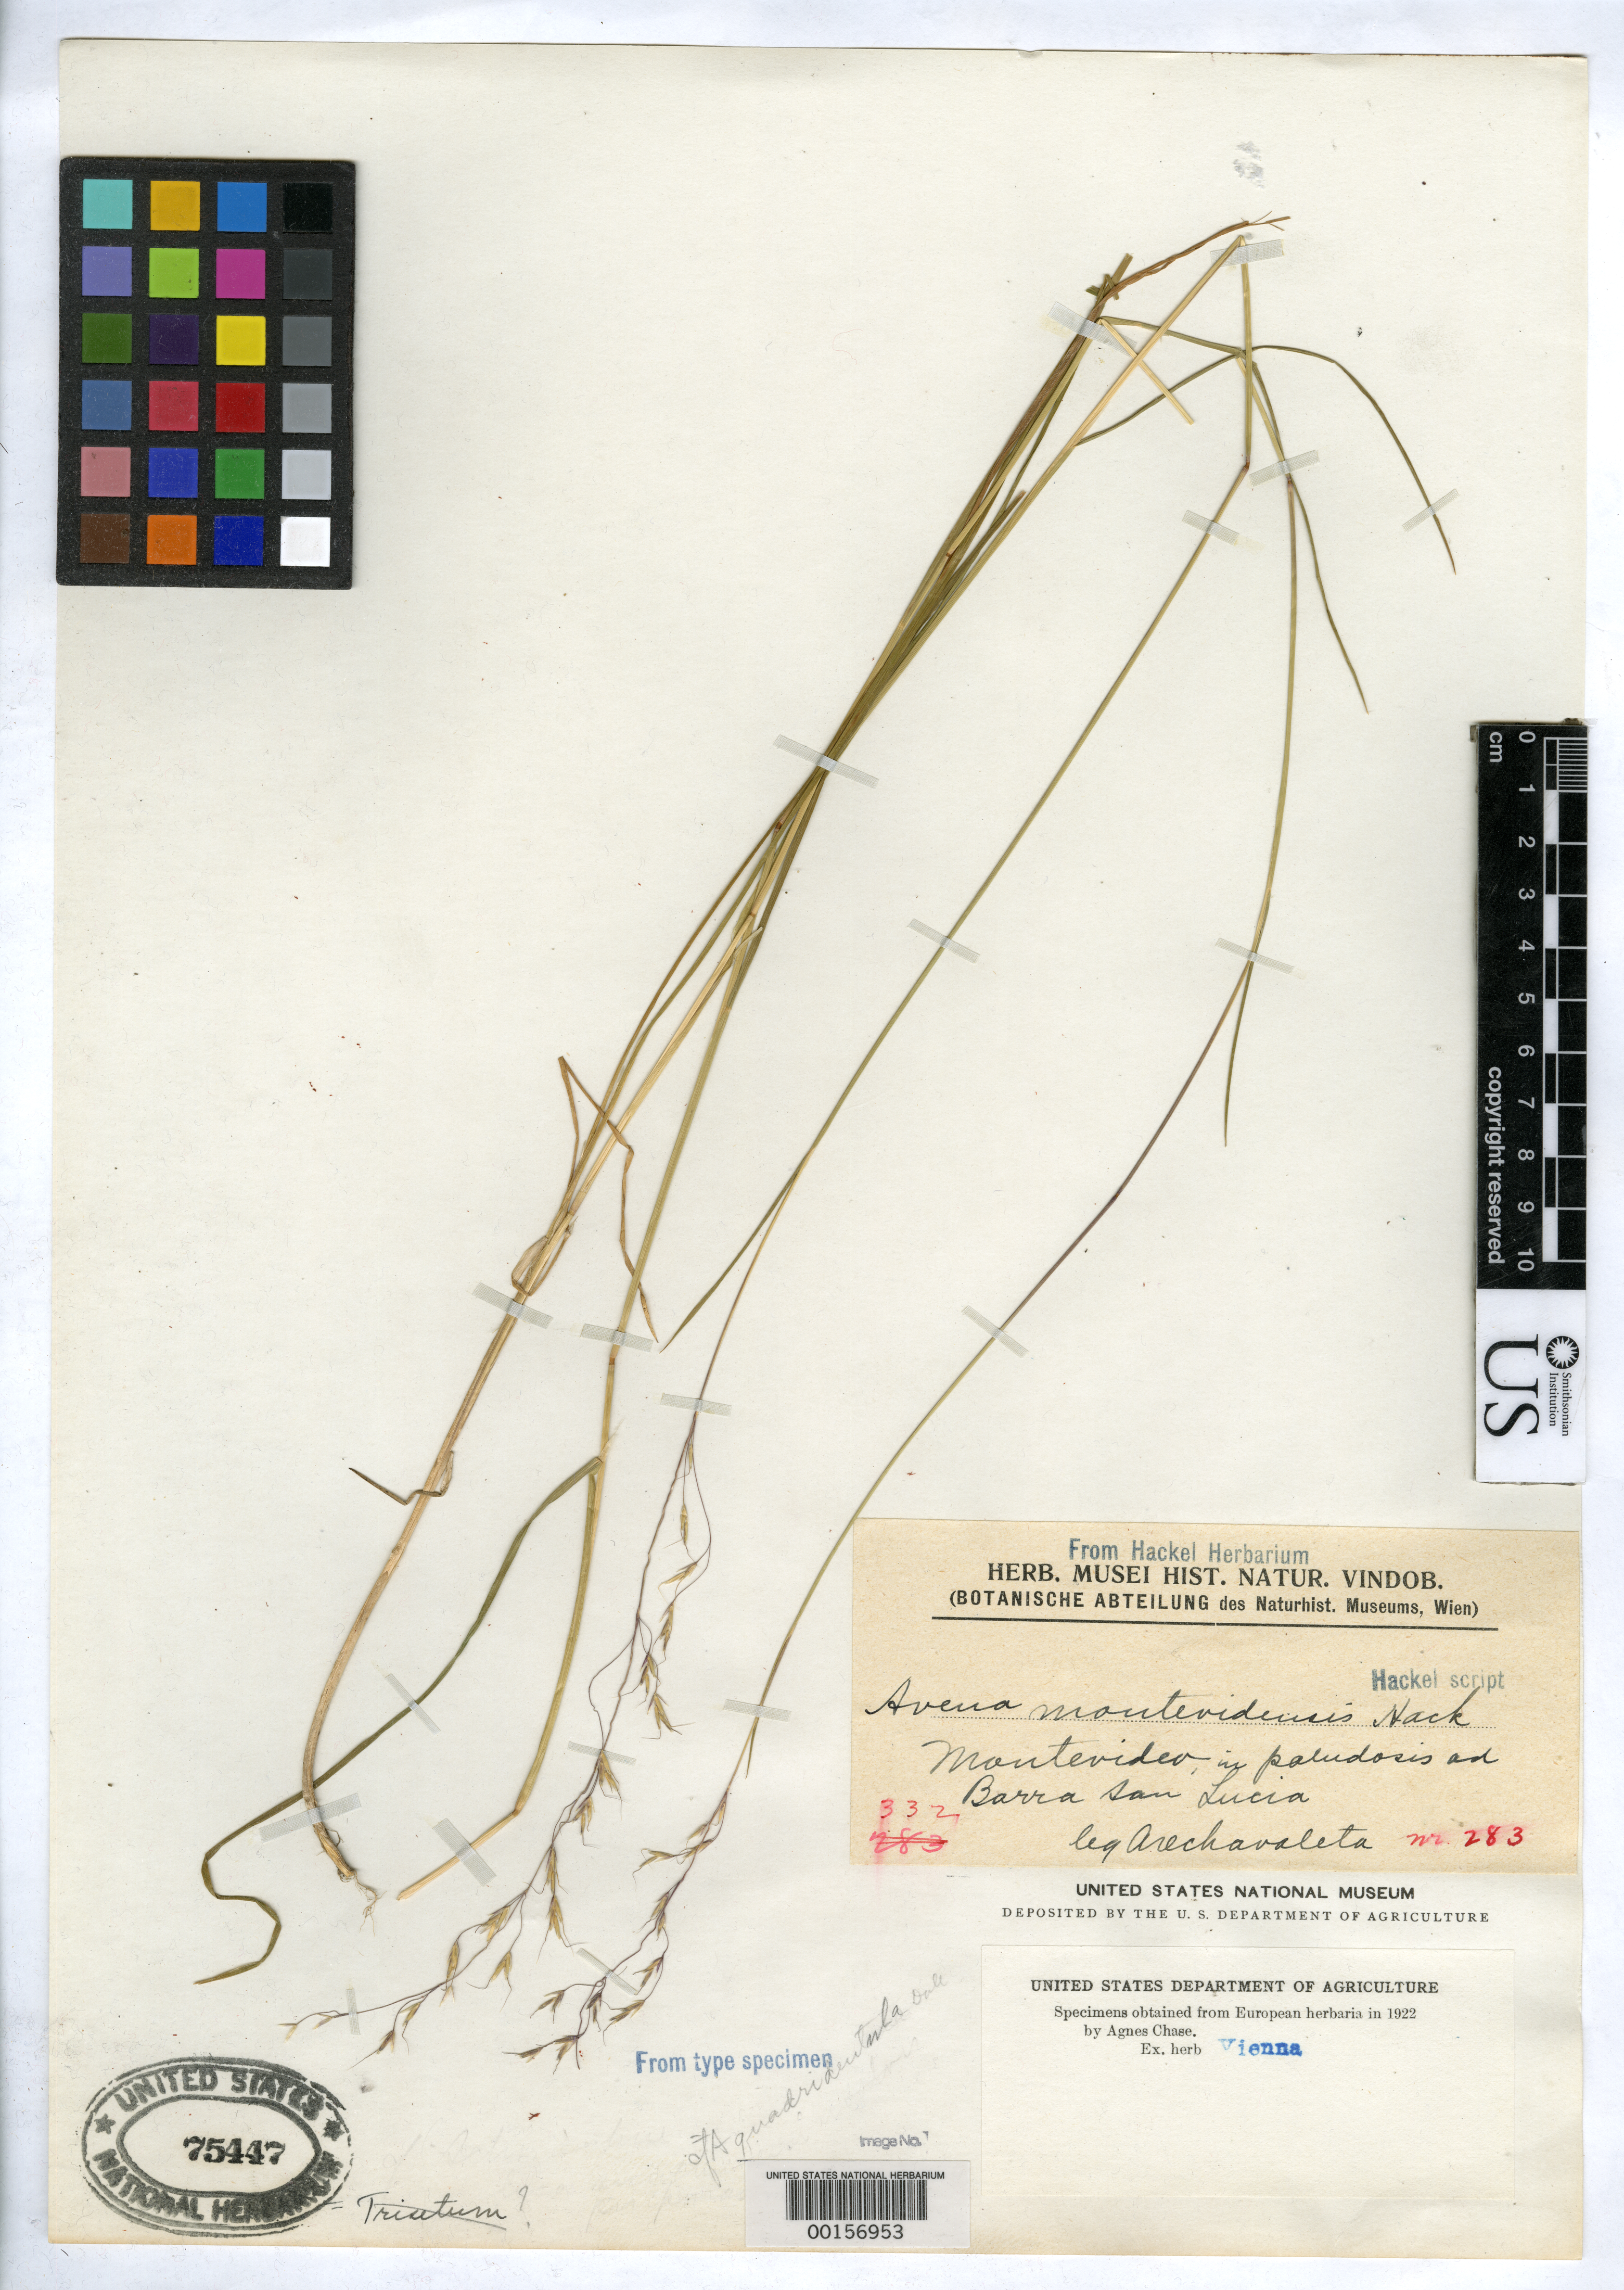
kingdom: Plantae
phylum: Tracheophyta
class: Liliopsida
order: Poales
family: Poaceae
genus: Avena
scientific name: Avena montevidensis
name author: Hack.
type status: Type Fragment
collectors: J. Arechavaleta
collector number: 283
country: Uruguay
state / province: Montevideo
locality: Montevideo, Barro San Lucia.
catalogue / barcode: US 75447